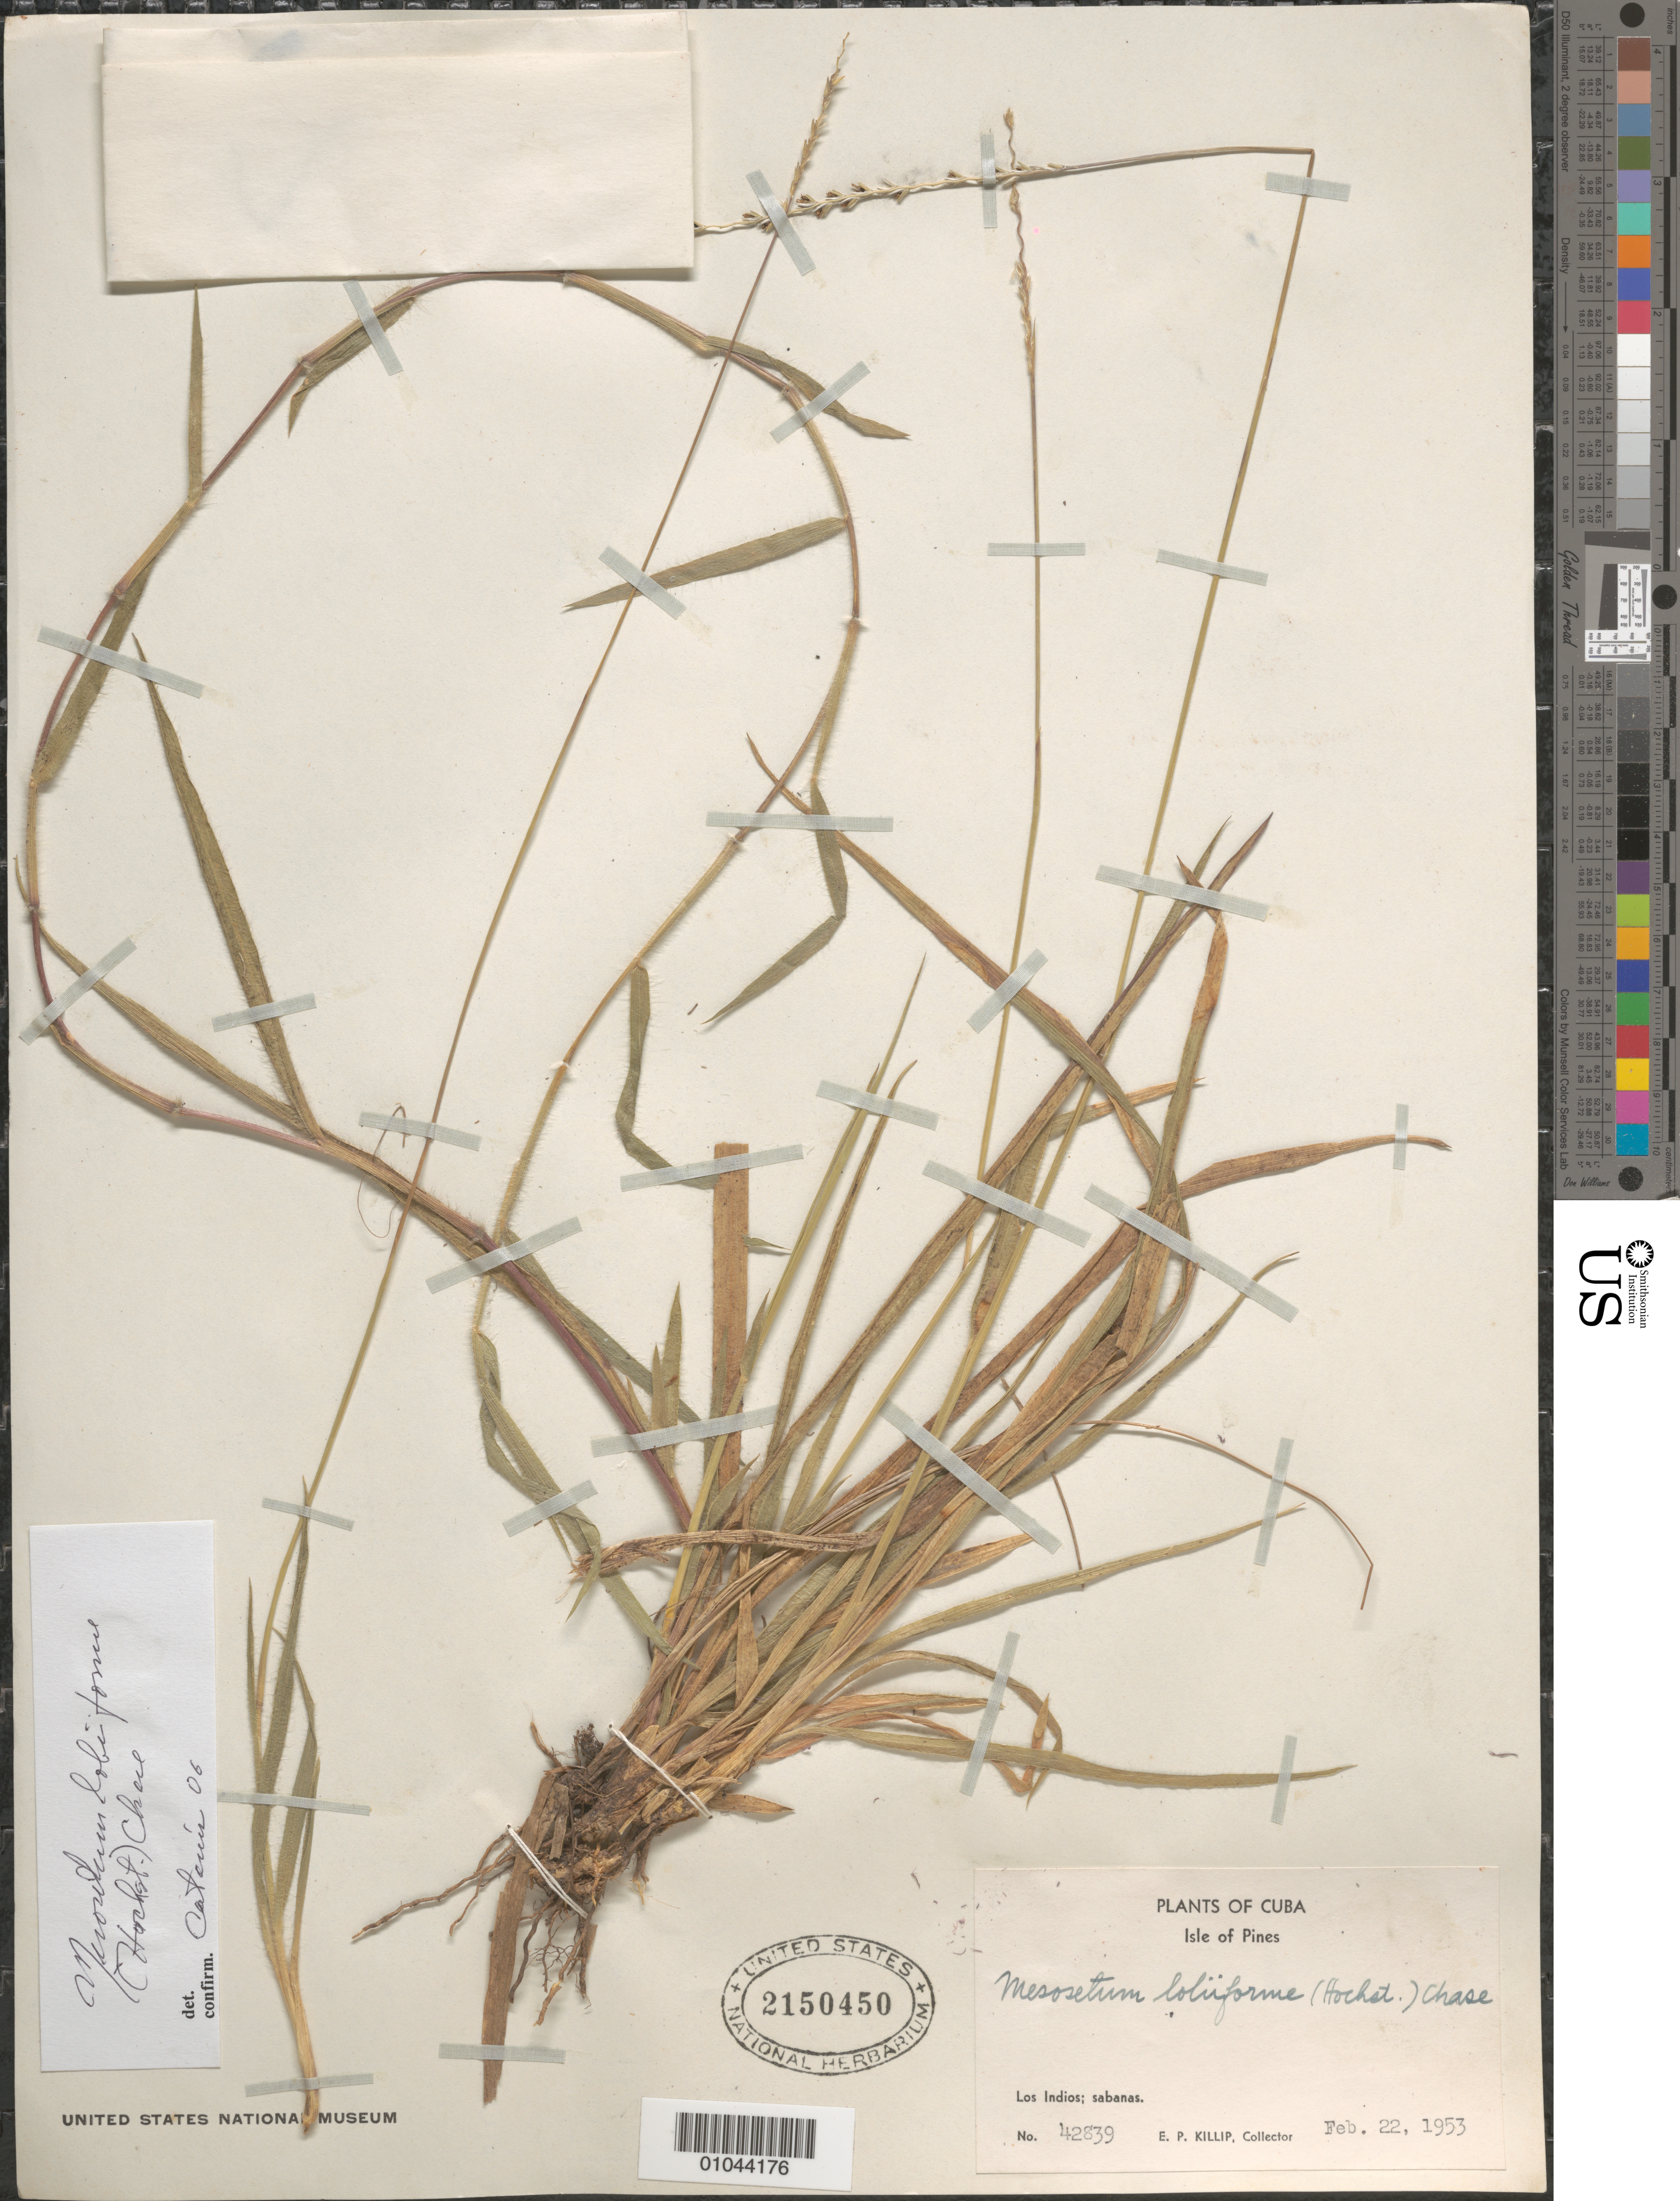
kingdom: Plantae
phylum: Tracheophyta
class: Liliopsida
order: Poales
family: Poaceae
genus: Mesosetum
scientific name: Mesosetum loliiforme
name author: (Hochst. ex Steud.) Chase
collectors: E. P. Killip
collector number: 42839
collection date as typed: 22 Feb 1953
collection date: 1953-02-22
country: Cuba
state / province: Isla de la Juventud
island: Isla de la Juventud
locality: Los Indos; sabanas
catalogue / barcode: US 2150450